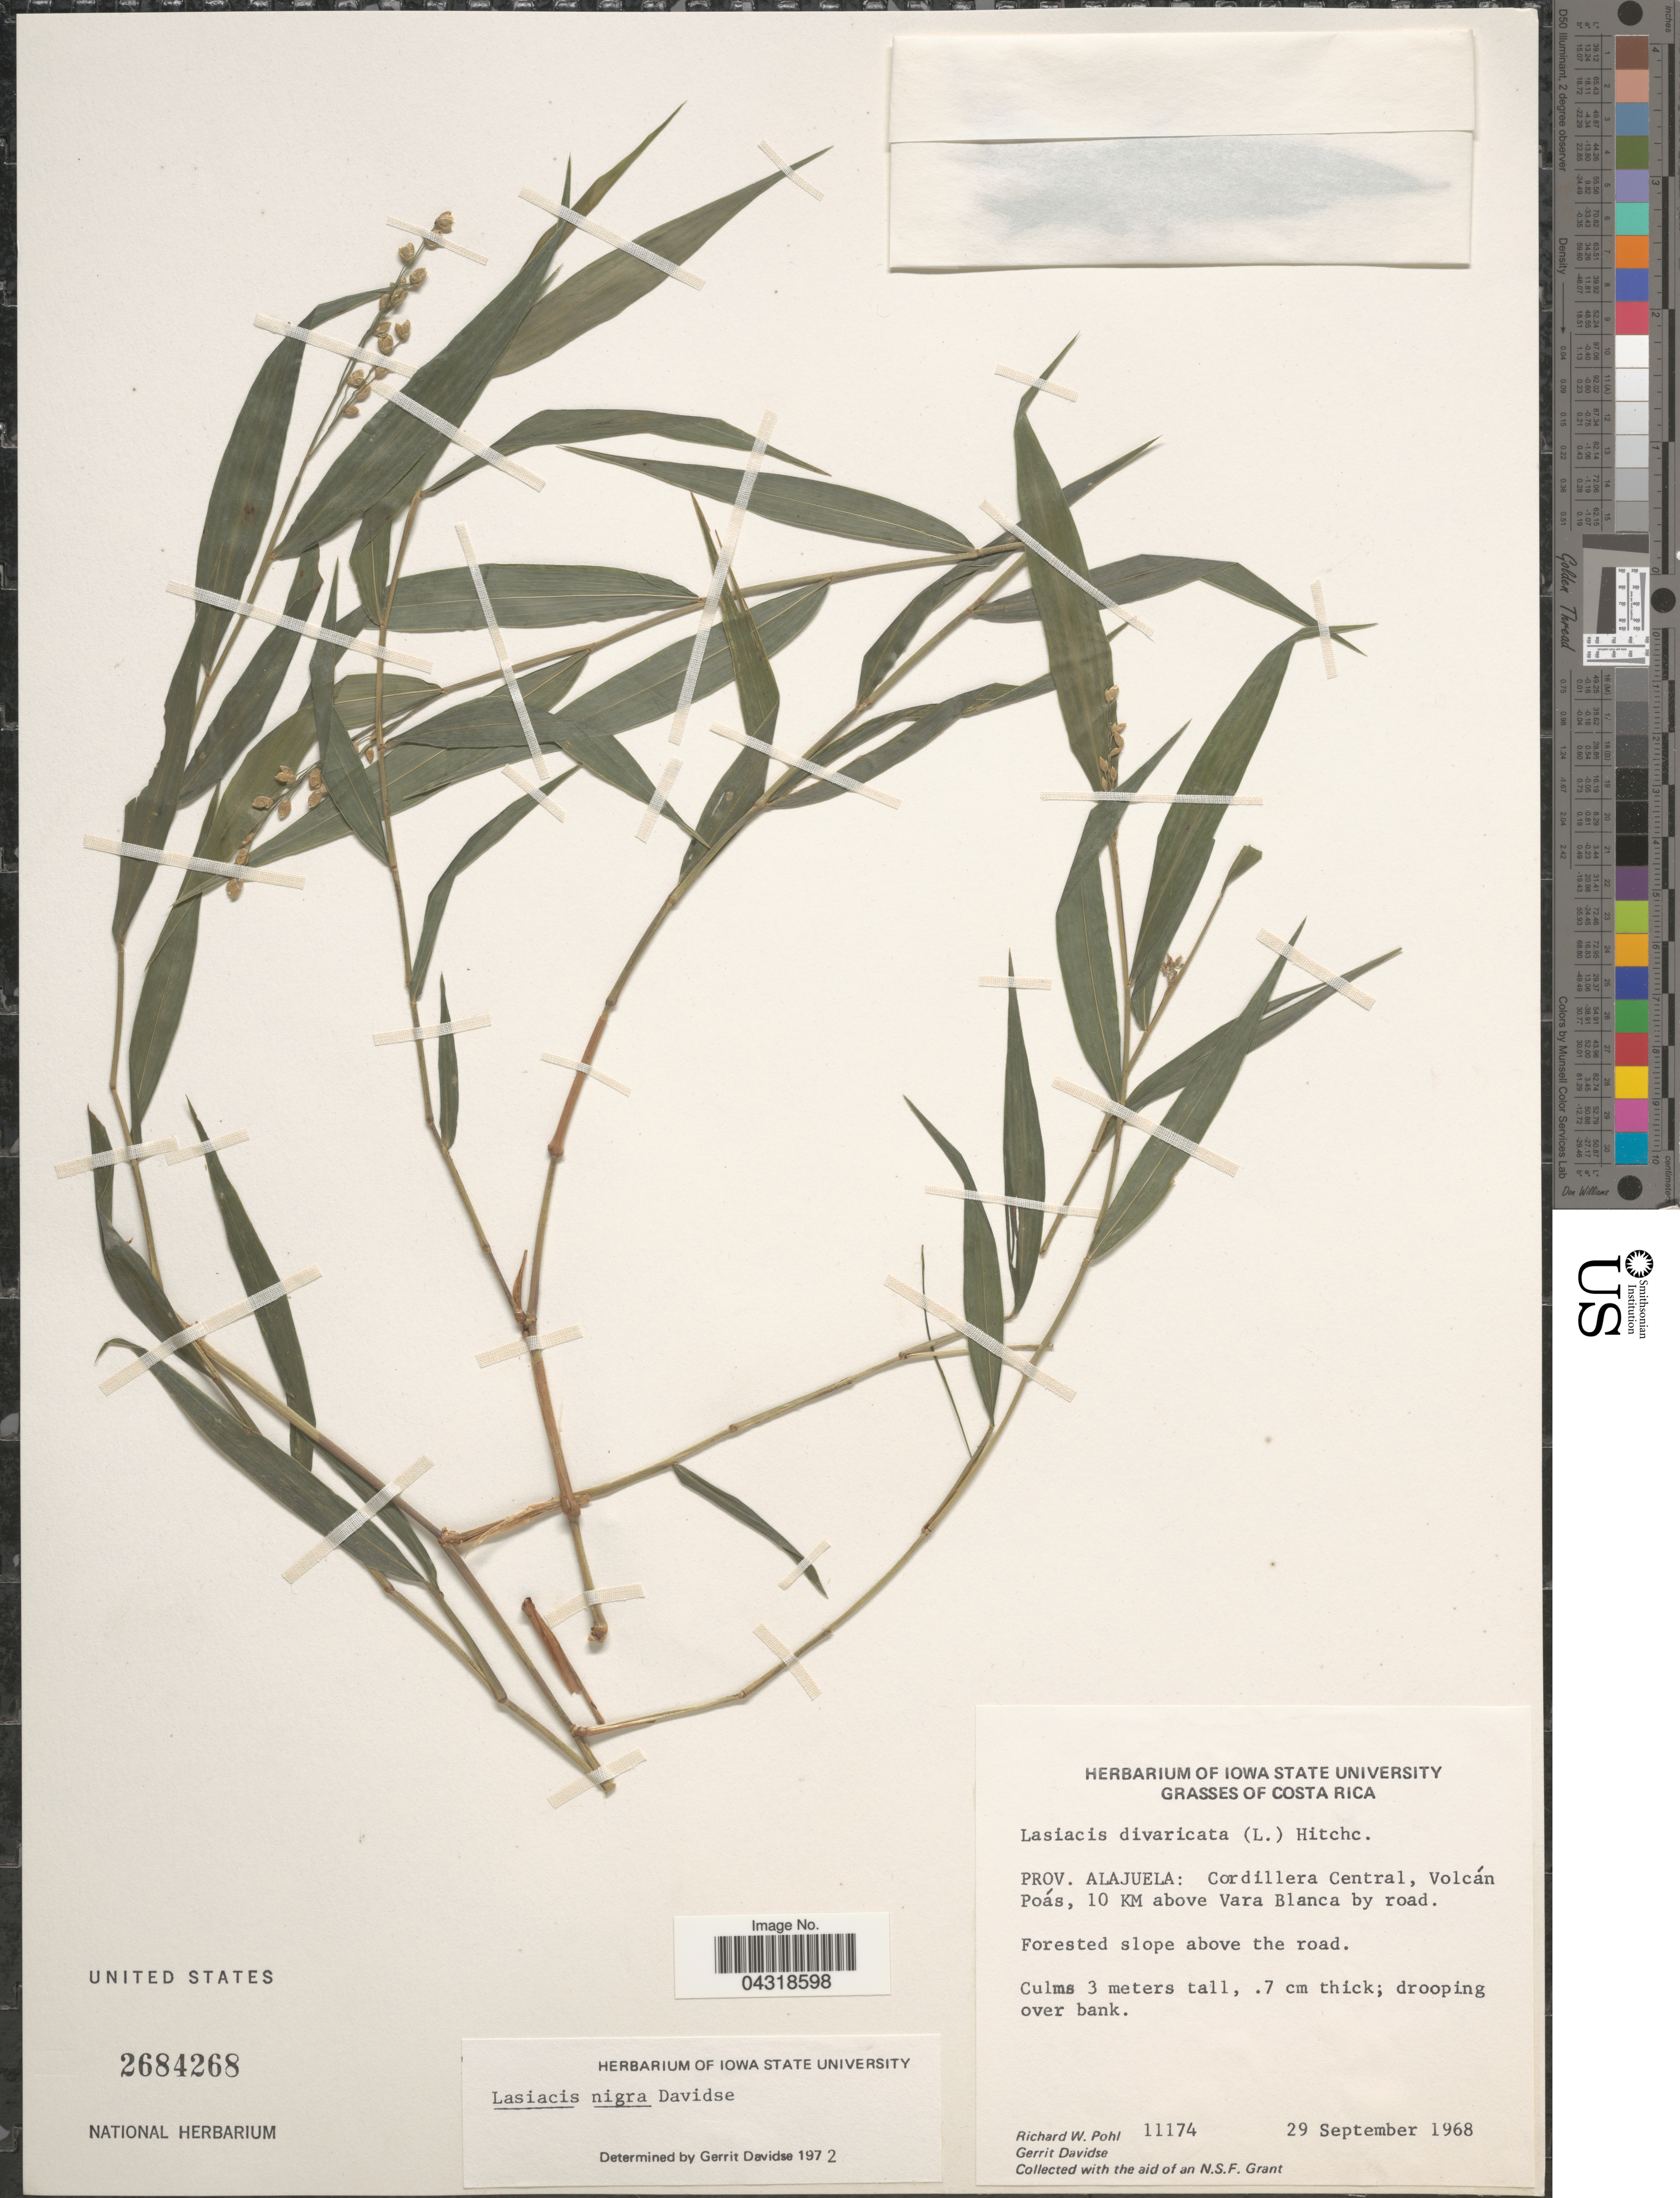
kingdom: Plantae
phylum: Tracheophyta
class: Liliopsida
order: Poales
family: Poaceae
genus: Lasiacis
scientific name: Lasiacis nigra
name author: Davidse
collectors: R. W. Pohl & G. Davidse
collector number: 11174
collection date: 1968-09-29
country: Costa Rica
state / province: Alajuela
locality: Cordillera Central, Volcán Poá, 10 KM above Vara Blanca by road.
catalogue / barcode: US 2684268